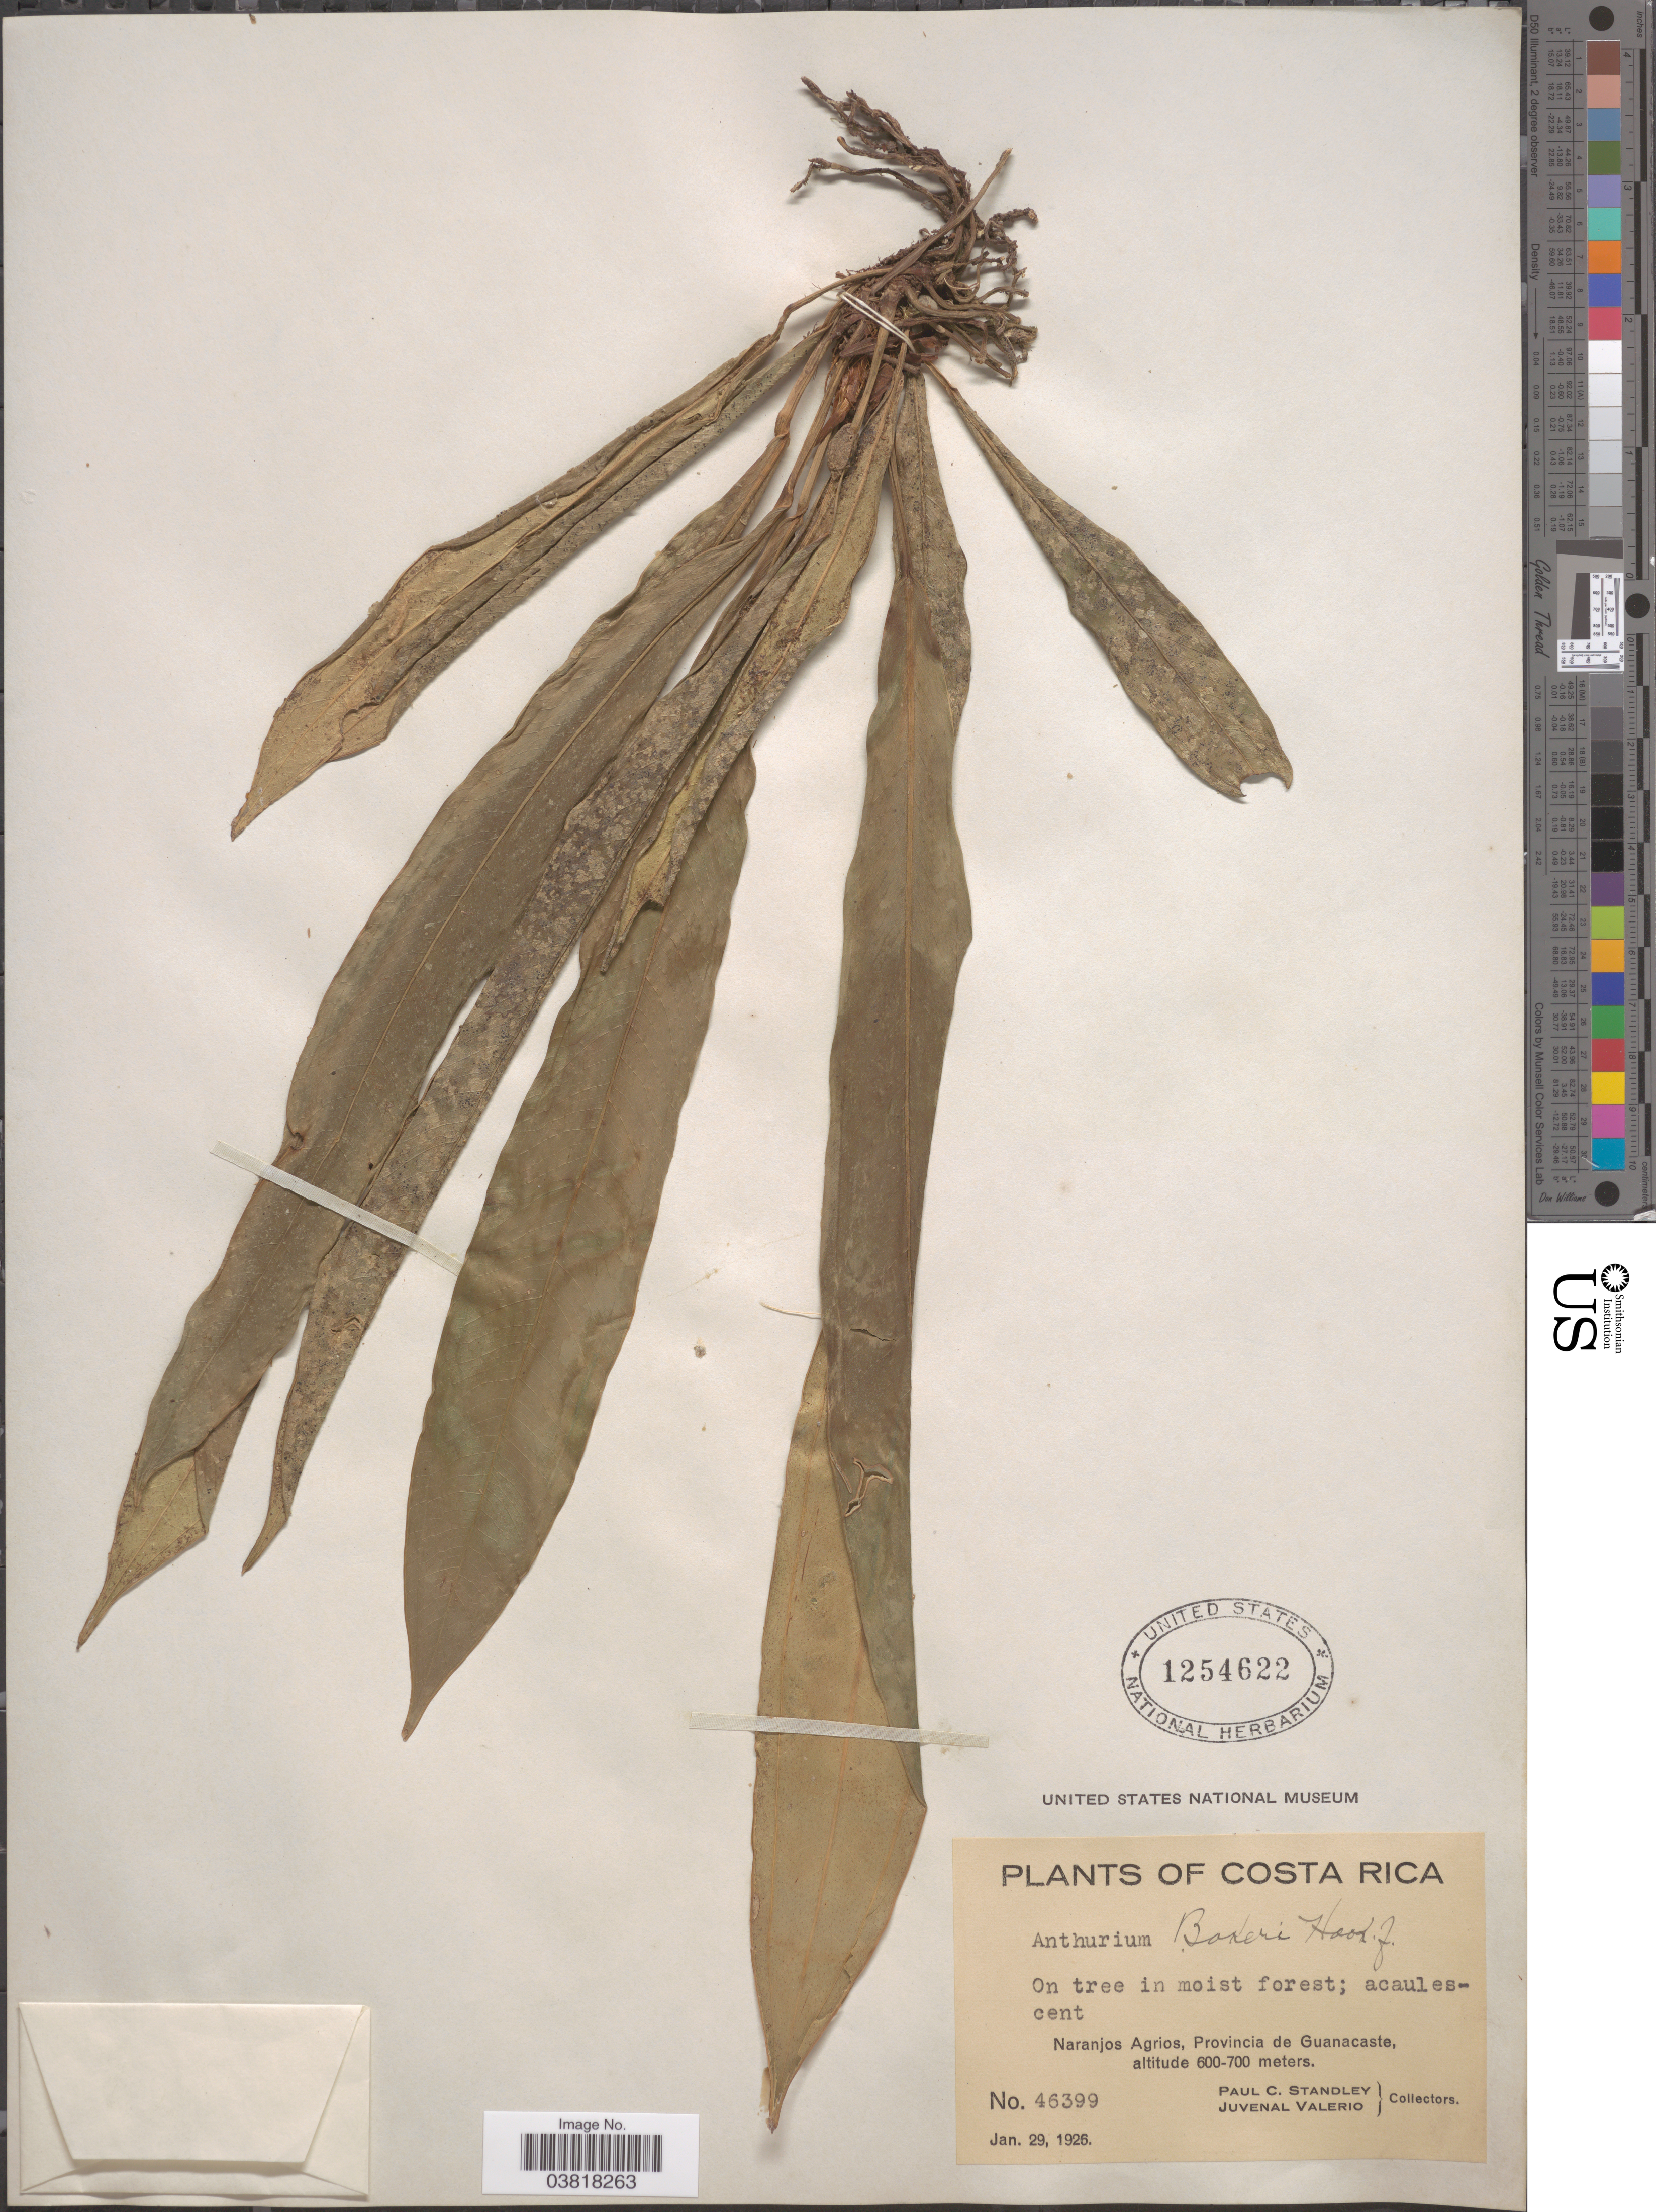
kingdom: Plantae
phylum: Tracheophyta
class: Liliopsida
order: Alismatales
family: Araceae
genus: Anthurium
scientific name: Anthurium bakeri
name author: Hook. f.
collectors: P. C. Standley & J. Valerio R.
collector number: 46399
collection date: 1926-01-29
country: Costa Rica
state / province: Guanacaste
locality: Naranjos Agrios.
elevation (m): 600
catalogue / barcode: US 1254622